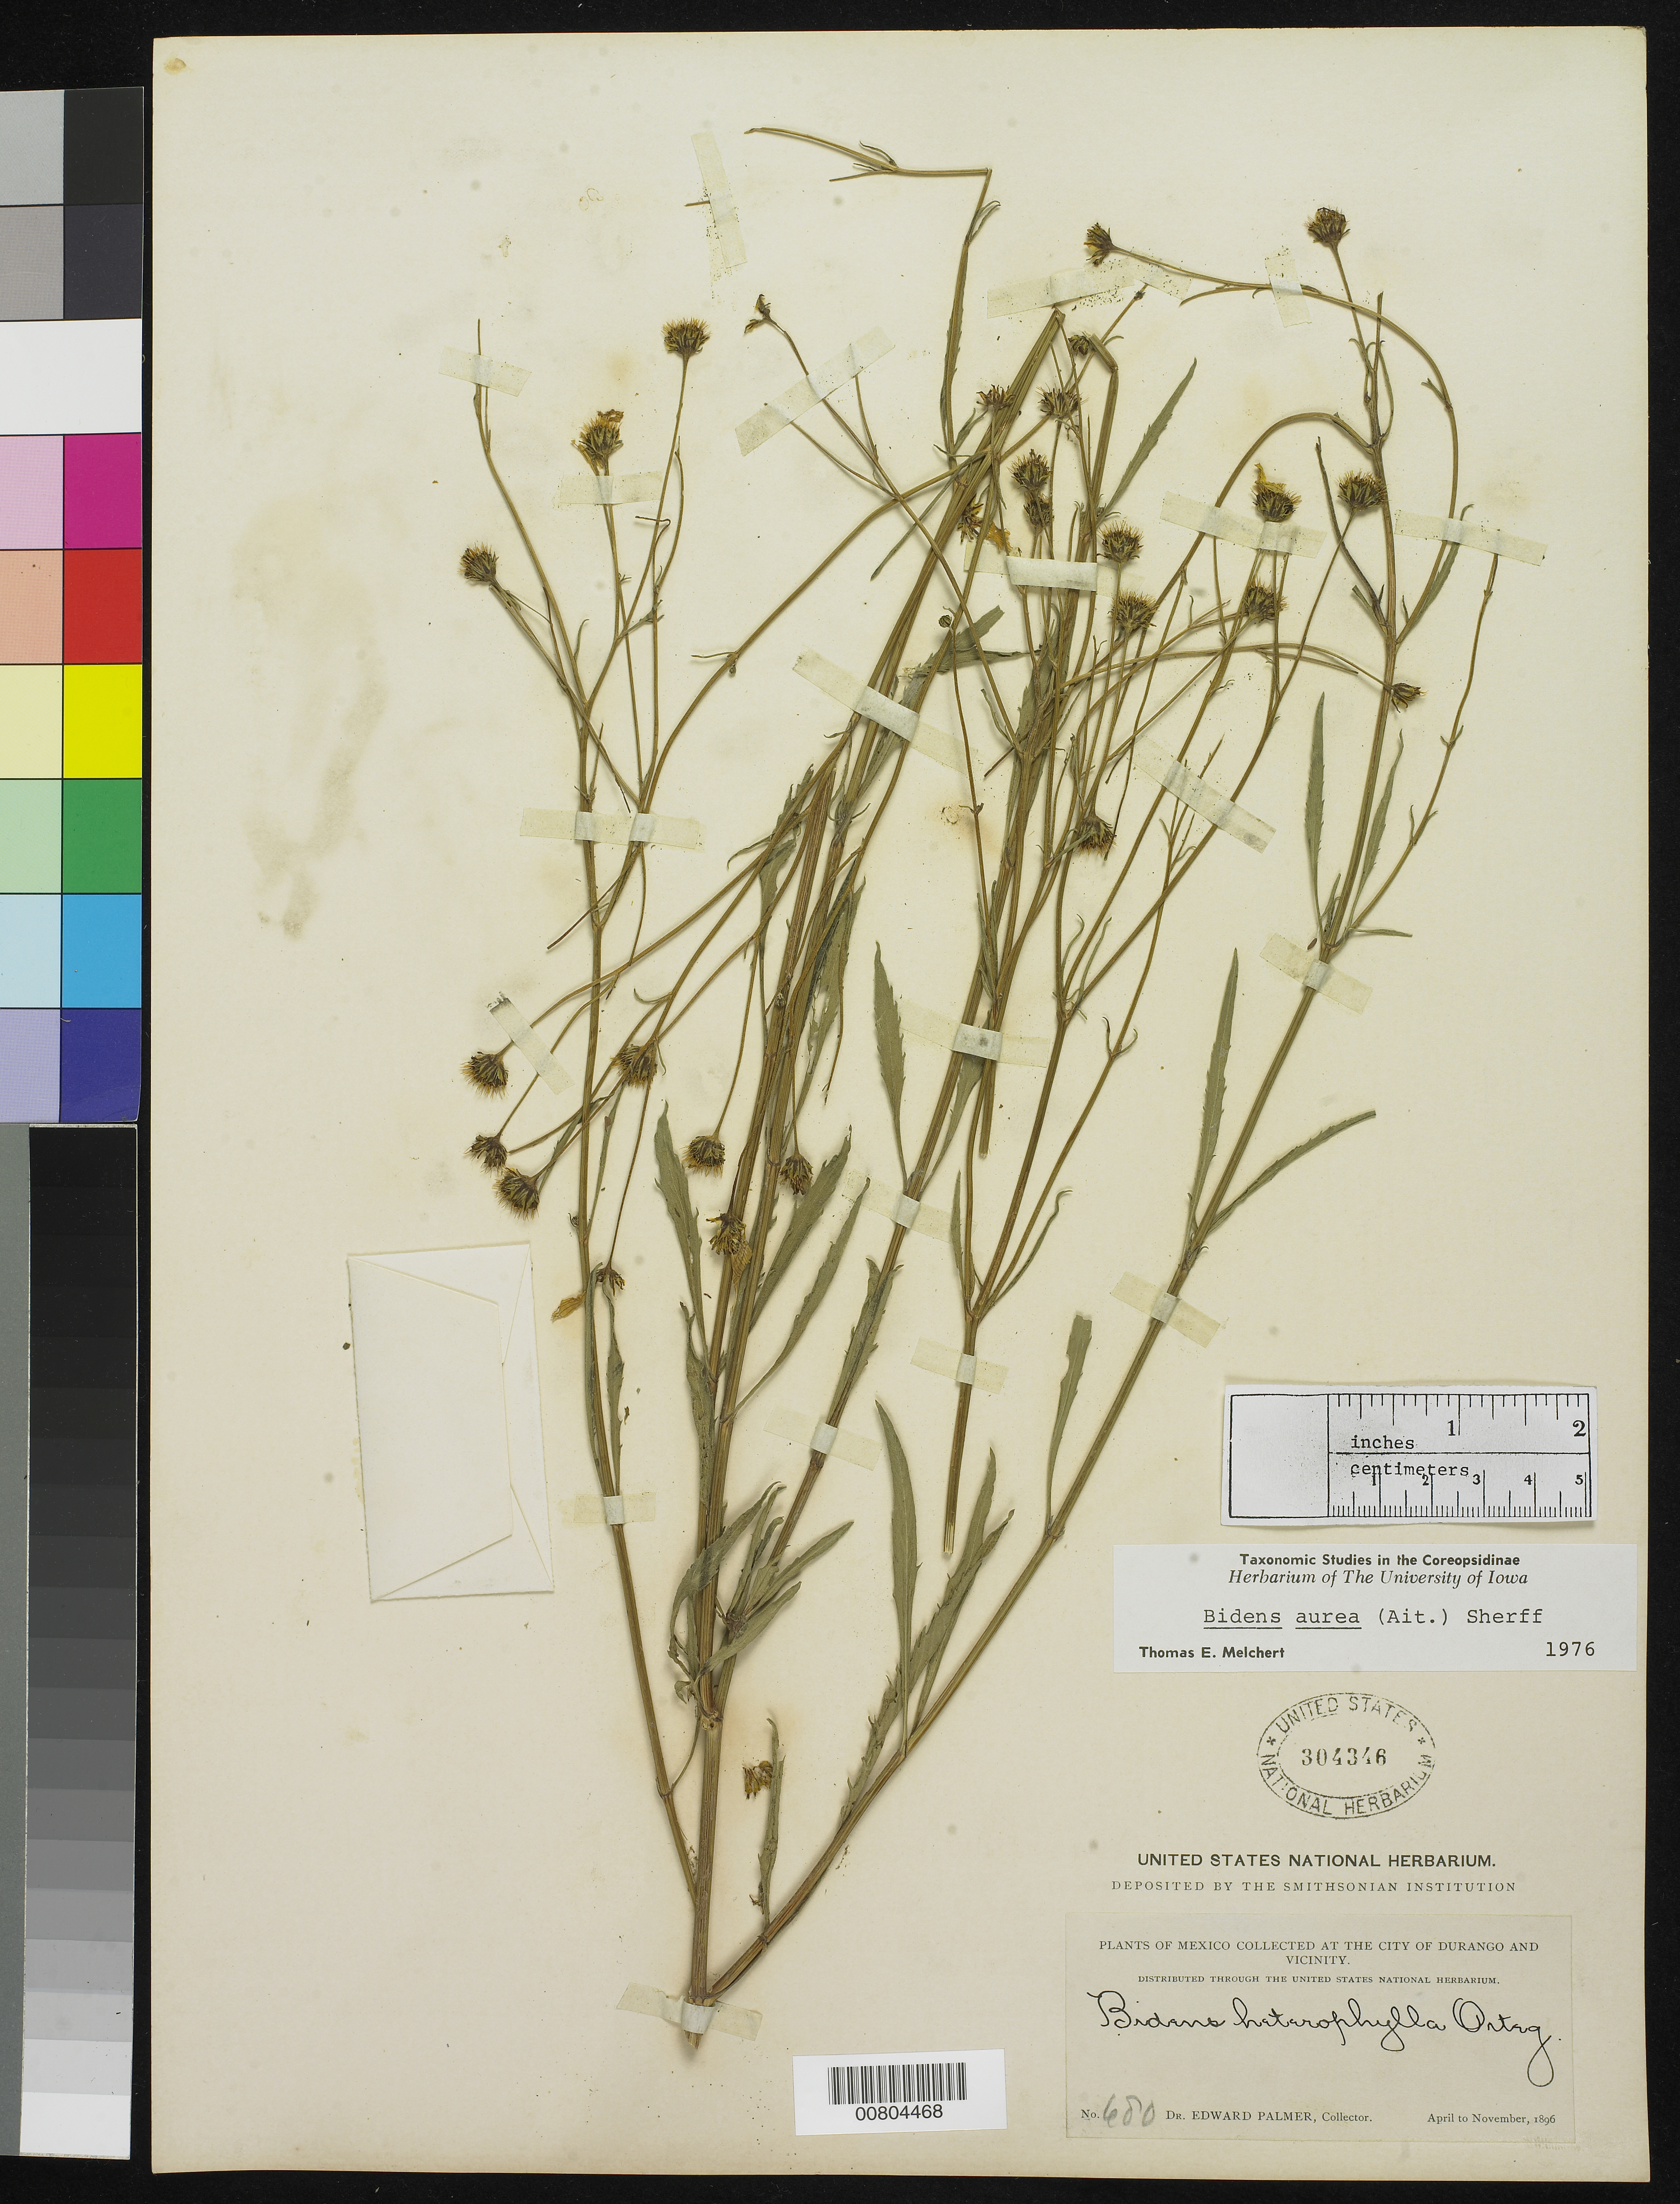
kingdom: Plantae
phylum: Tracheophyta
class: Magnoliopsida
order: Asterales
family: Asteraceae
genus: Bidens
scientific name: Bidens aurea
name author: (Aiton) Sherff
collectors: E. Palmer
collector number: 680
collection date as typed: Apr 1896 to -- Nov 1896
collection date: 1896-04/1896-11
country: Mexico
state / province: Durango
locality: City of Durango and vicinity.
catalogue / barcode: US 304346